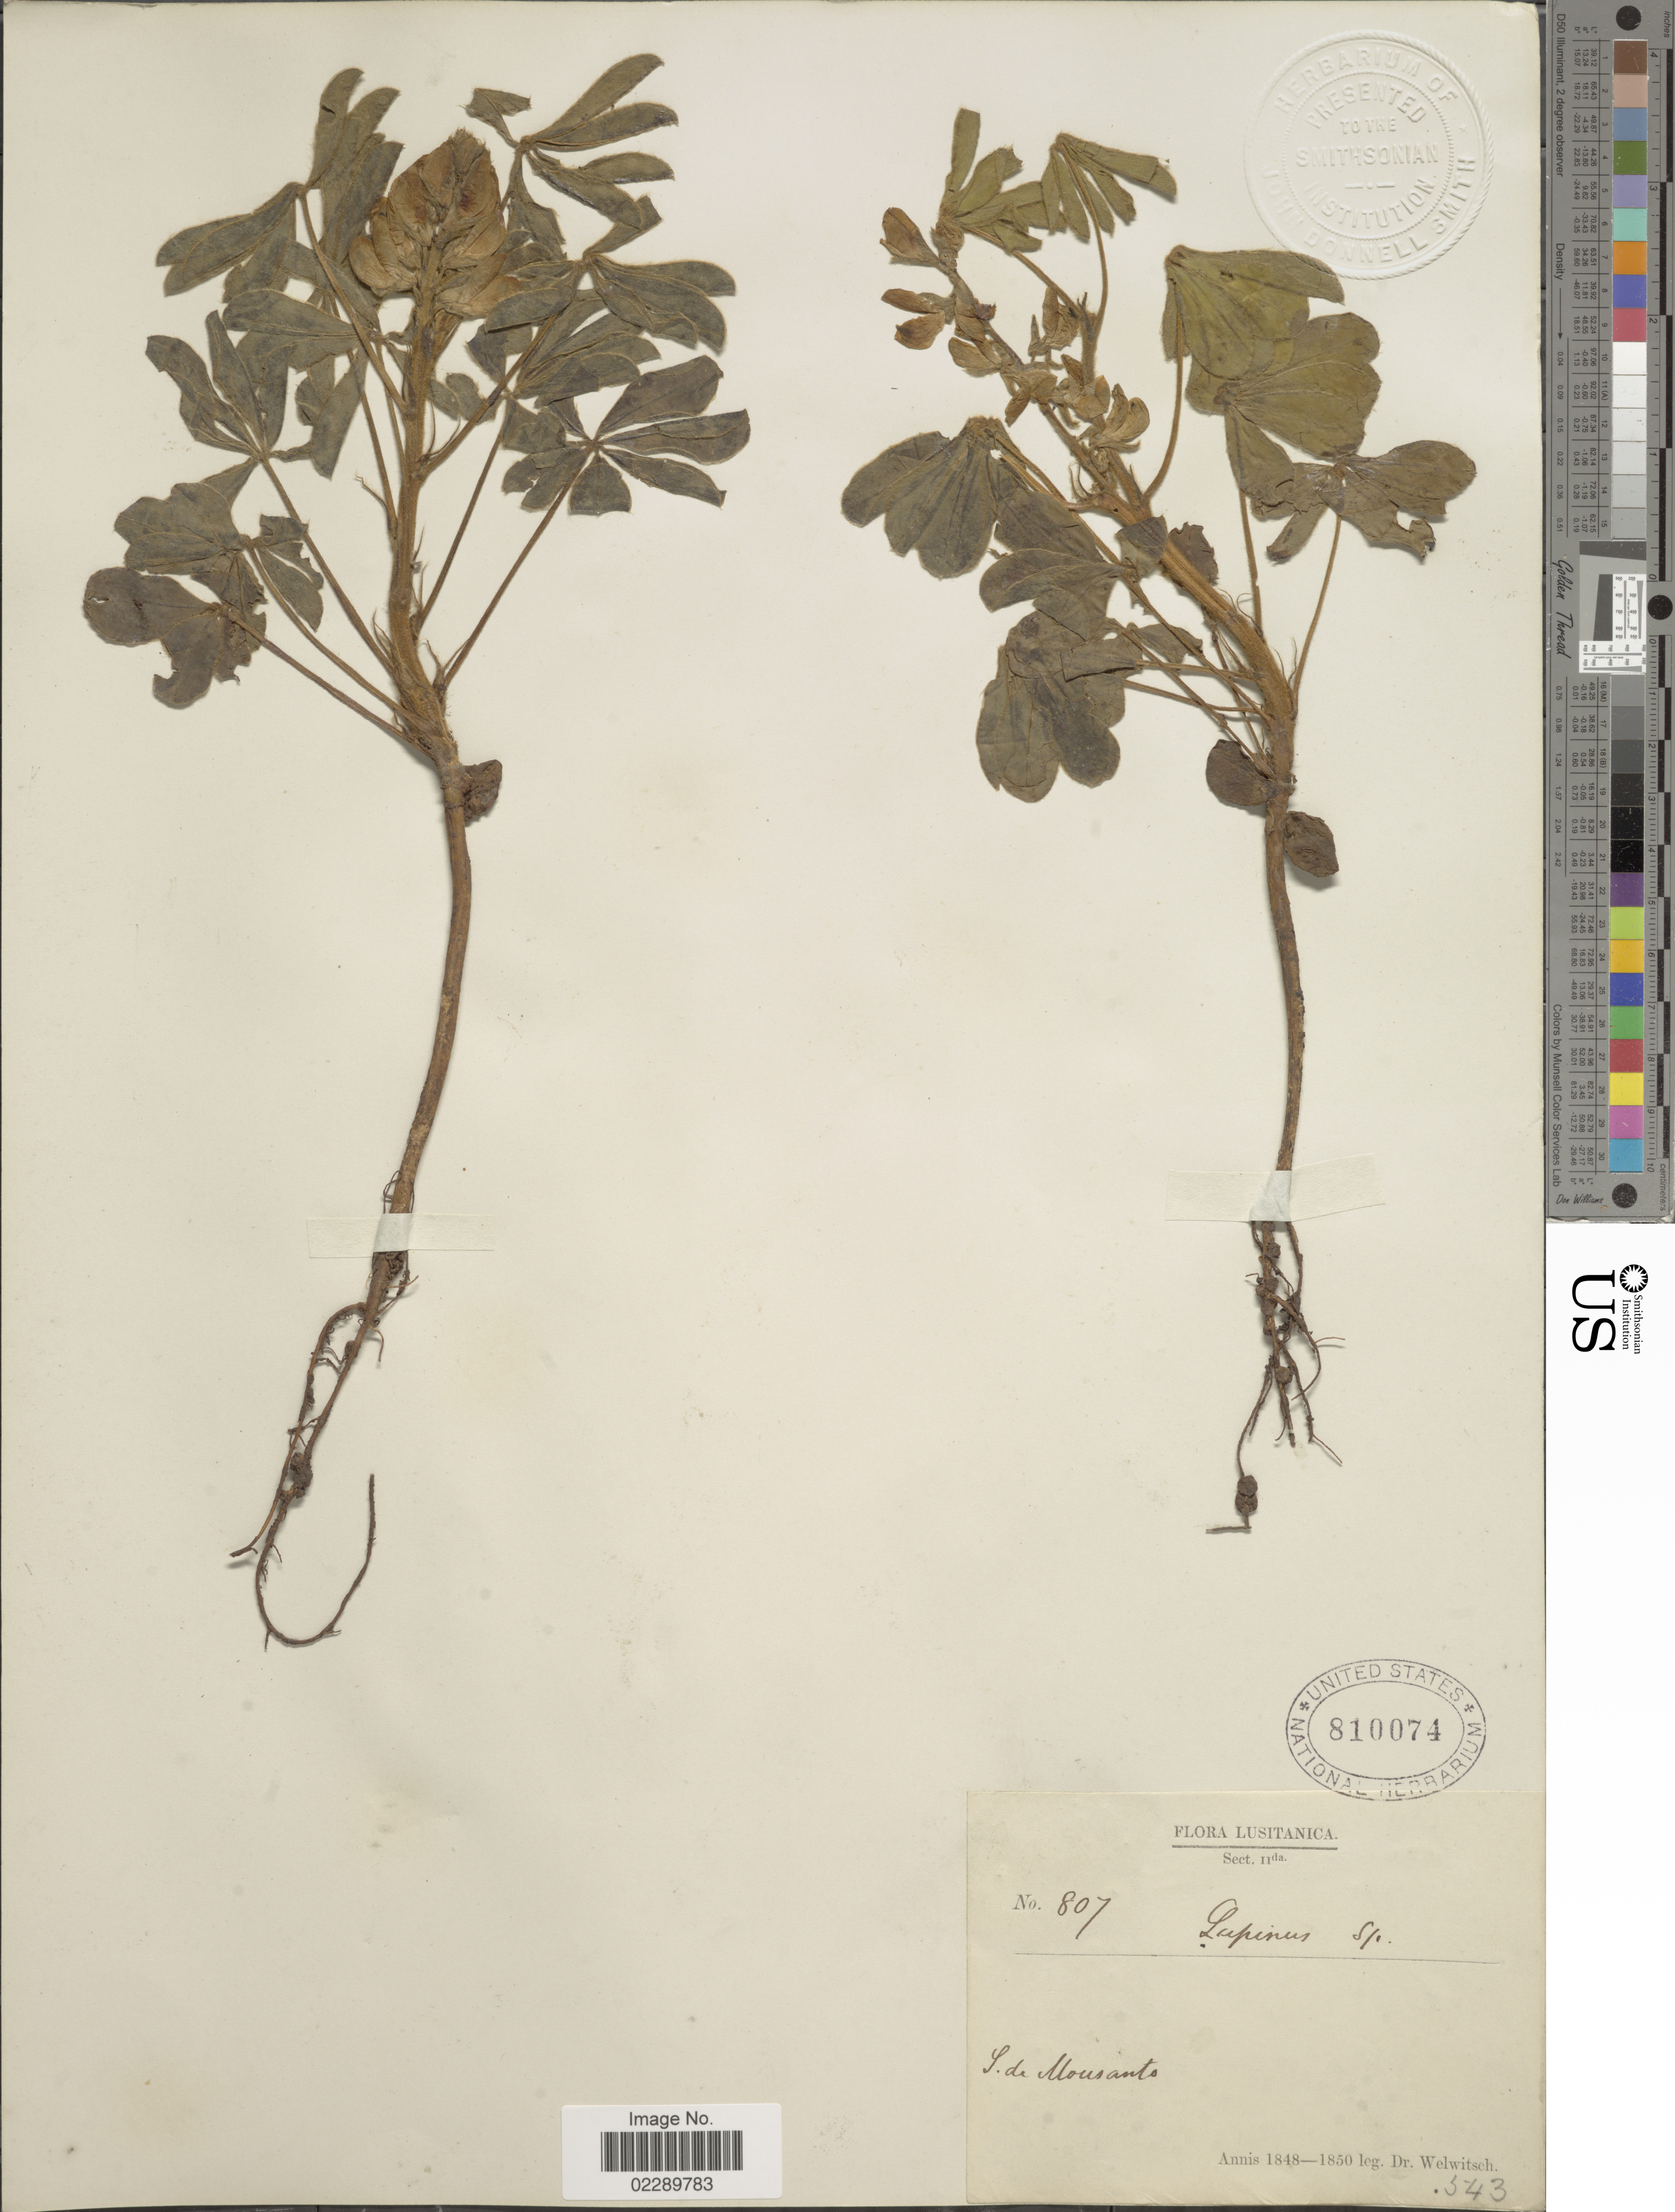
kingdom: Plantae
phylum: Tracheophyta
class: Magnoliopsida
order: Fabales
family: Fabaceae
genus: Lupinus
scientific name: Lupinus sp.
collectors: -. Welwitsch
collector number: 807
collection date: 1848/1850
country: Portugal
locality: Lusitanica. S. de Mousanto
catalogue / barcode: US 810074